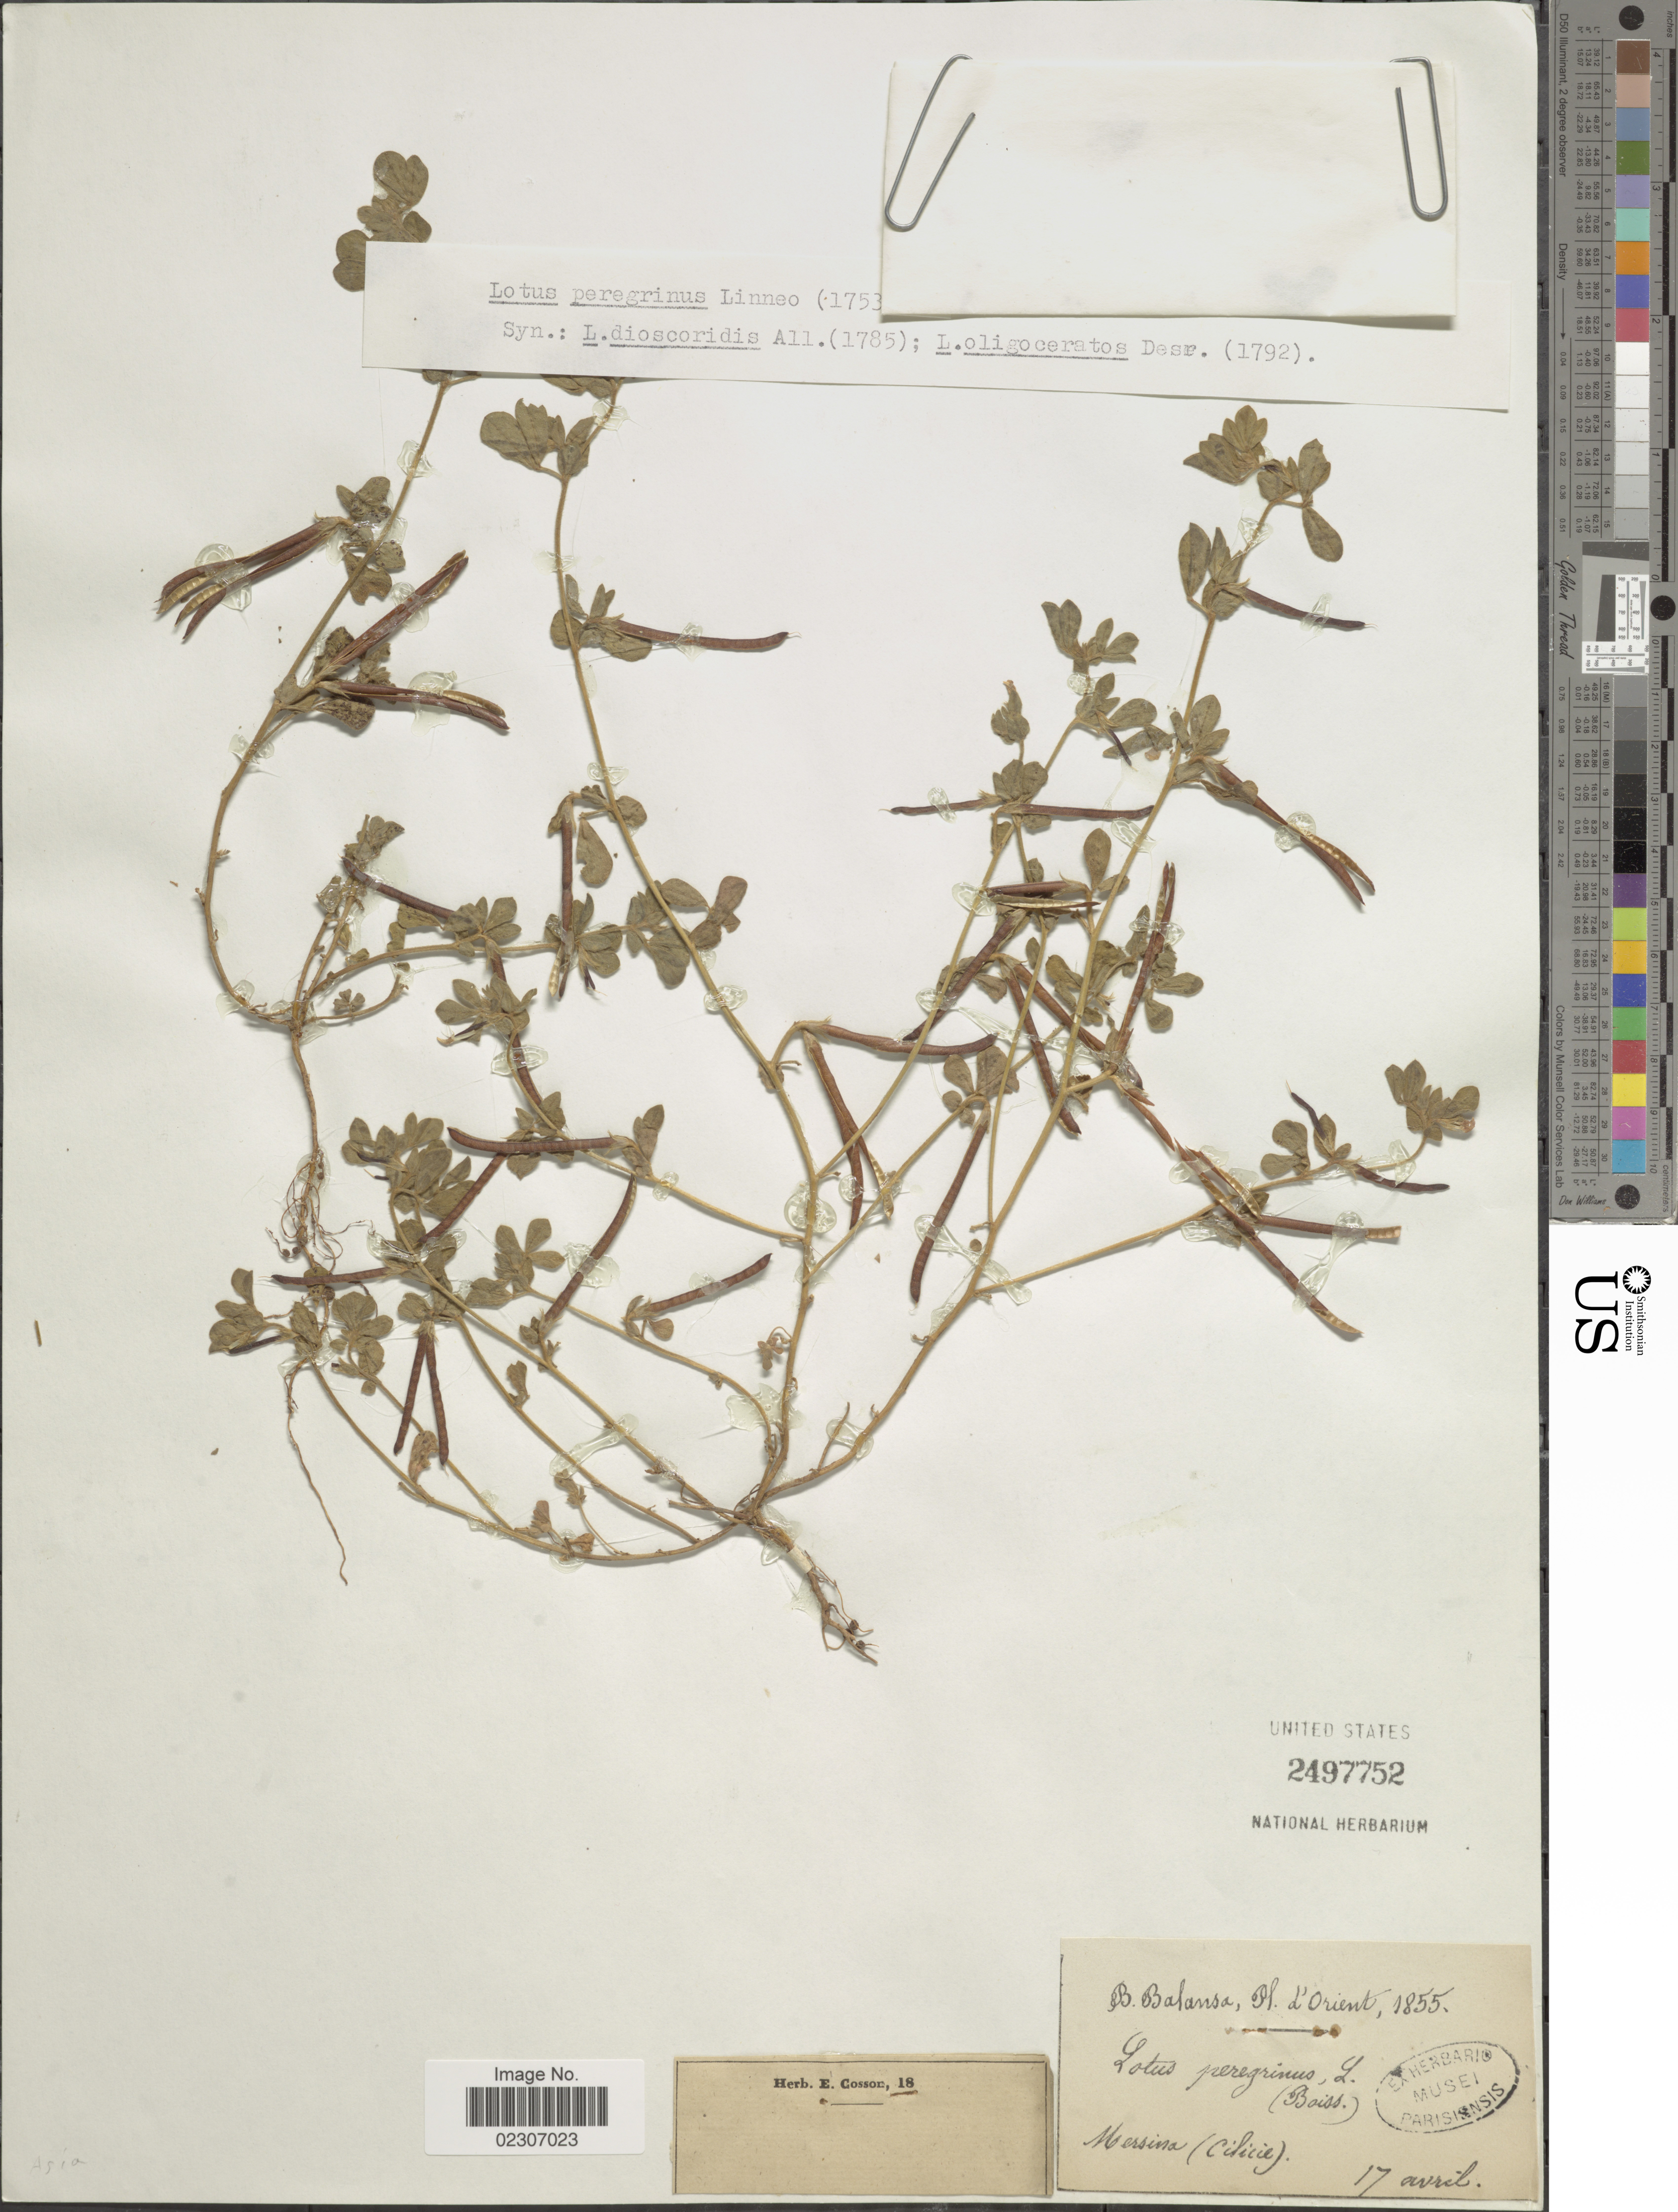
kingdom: Plantae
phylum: Tracheophyta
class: Magnoliopsida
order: Fabales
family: Fabaceae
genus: Lotus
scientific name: Lotus peregrinus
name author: L.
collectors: B. Balansa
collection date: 1855-04-17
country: Turkey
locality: Pl.L'Orient, Mersina (Cilicie)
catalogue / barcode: US 2497752